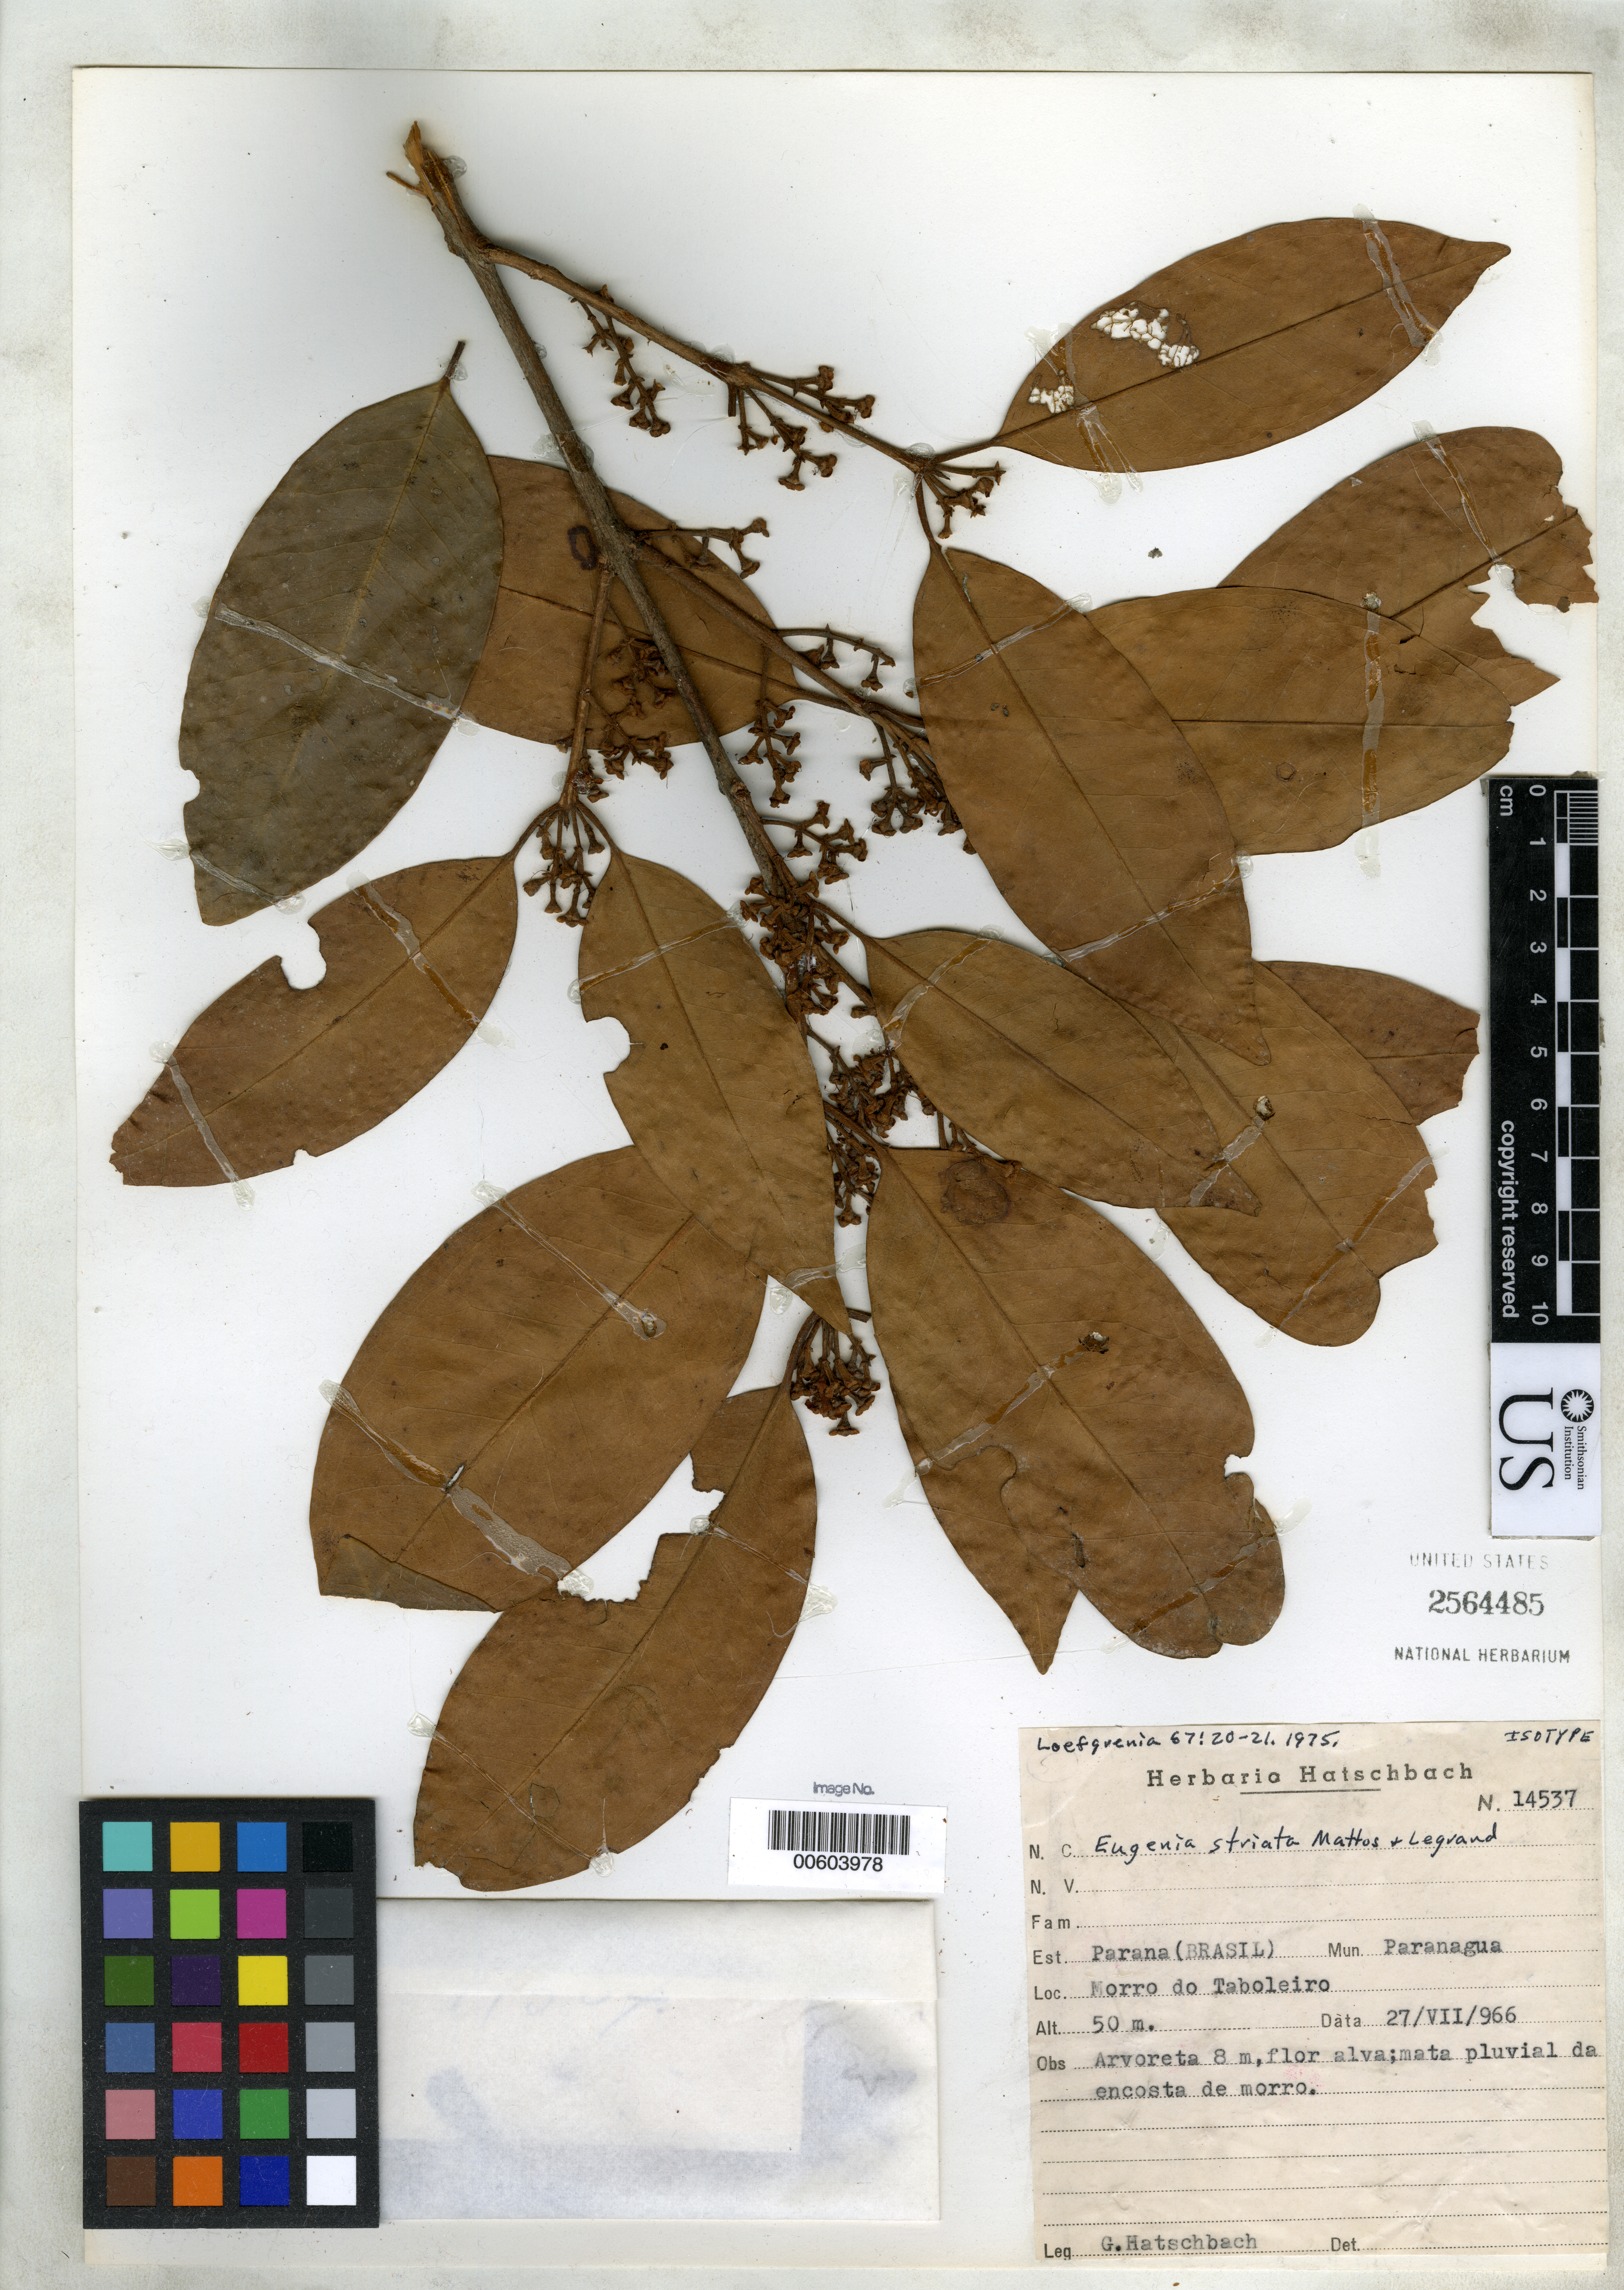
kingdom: Plantae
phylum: Tracheophyta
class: Magnoliopsida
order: Myrtales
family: Myrtaceae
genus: Eugenia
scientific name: Eugenia striata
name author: Mattos & D. Legrand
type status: Isotype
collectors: G. Hatschbach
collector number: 14537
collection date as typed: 27 Jul 1966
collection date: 1966-07-27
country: Brazil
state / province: Paraná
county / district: Paranaguá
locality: Morro do Taboleiro.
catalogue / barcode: US 2564485